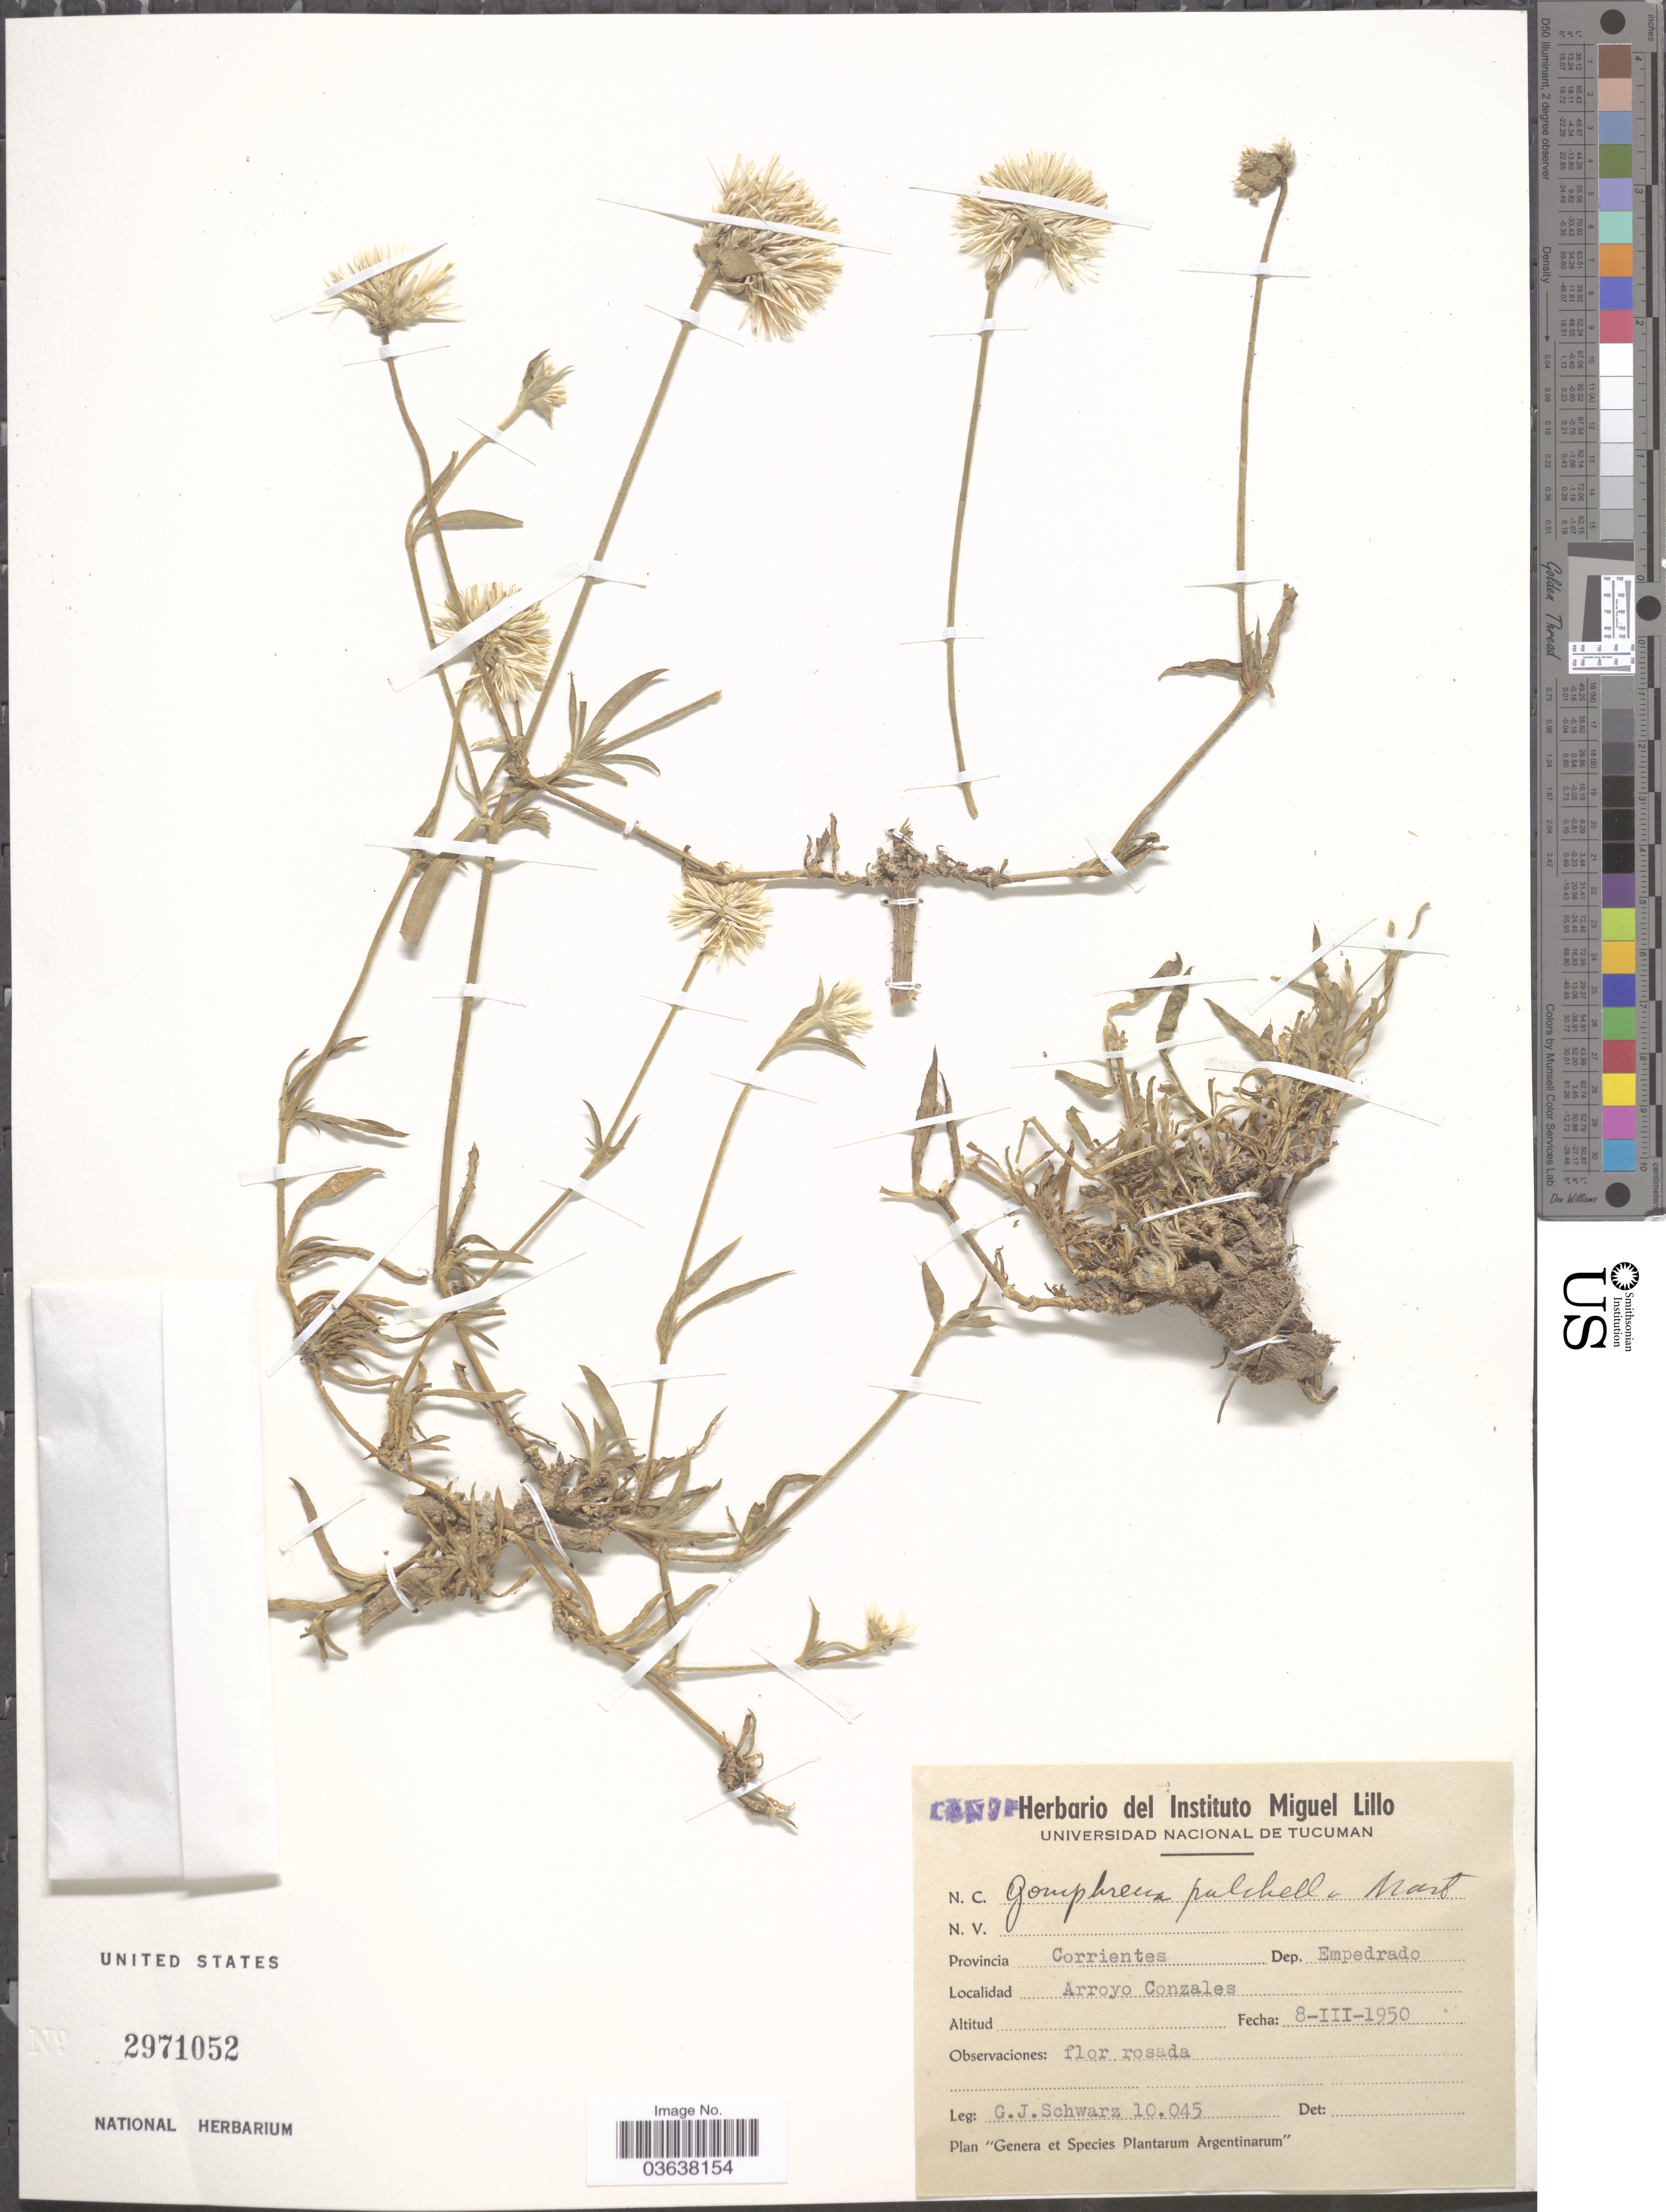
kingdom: Plantae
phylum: Tracheophyta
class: Magnoliopsida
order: Caryophyllales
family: Amaranthaceae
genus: Gomphrena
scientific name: Gomphrena pulchella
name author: Mart.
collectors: G. J. Schwarz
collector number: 10045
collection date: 1950-03-08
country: Argentina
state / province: Corrientes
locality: Dep. Empedrado, Arroyo Conzales.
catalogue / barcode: US 2971052